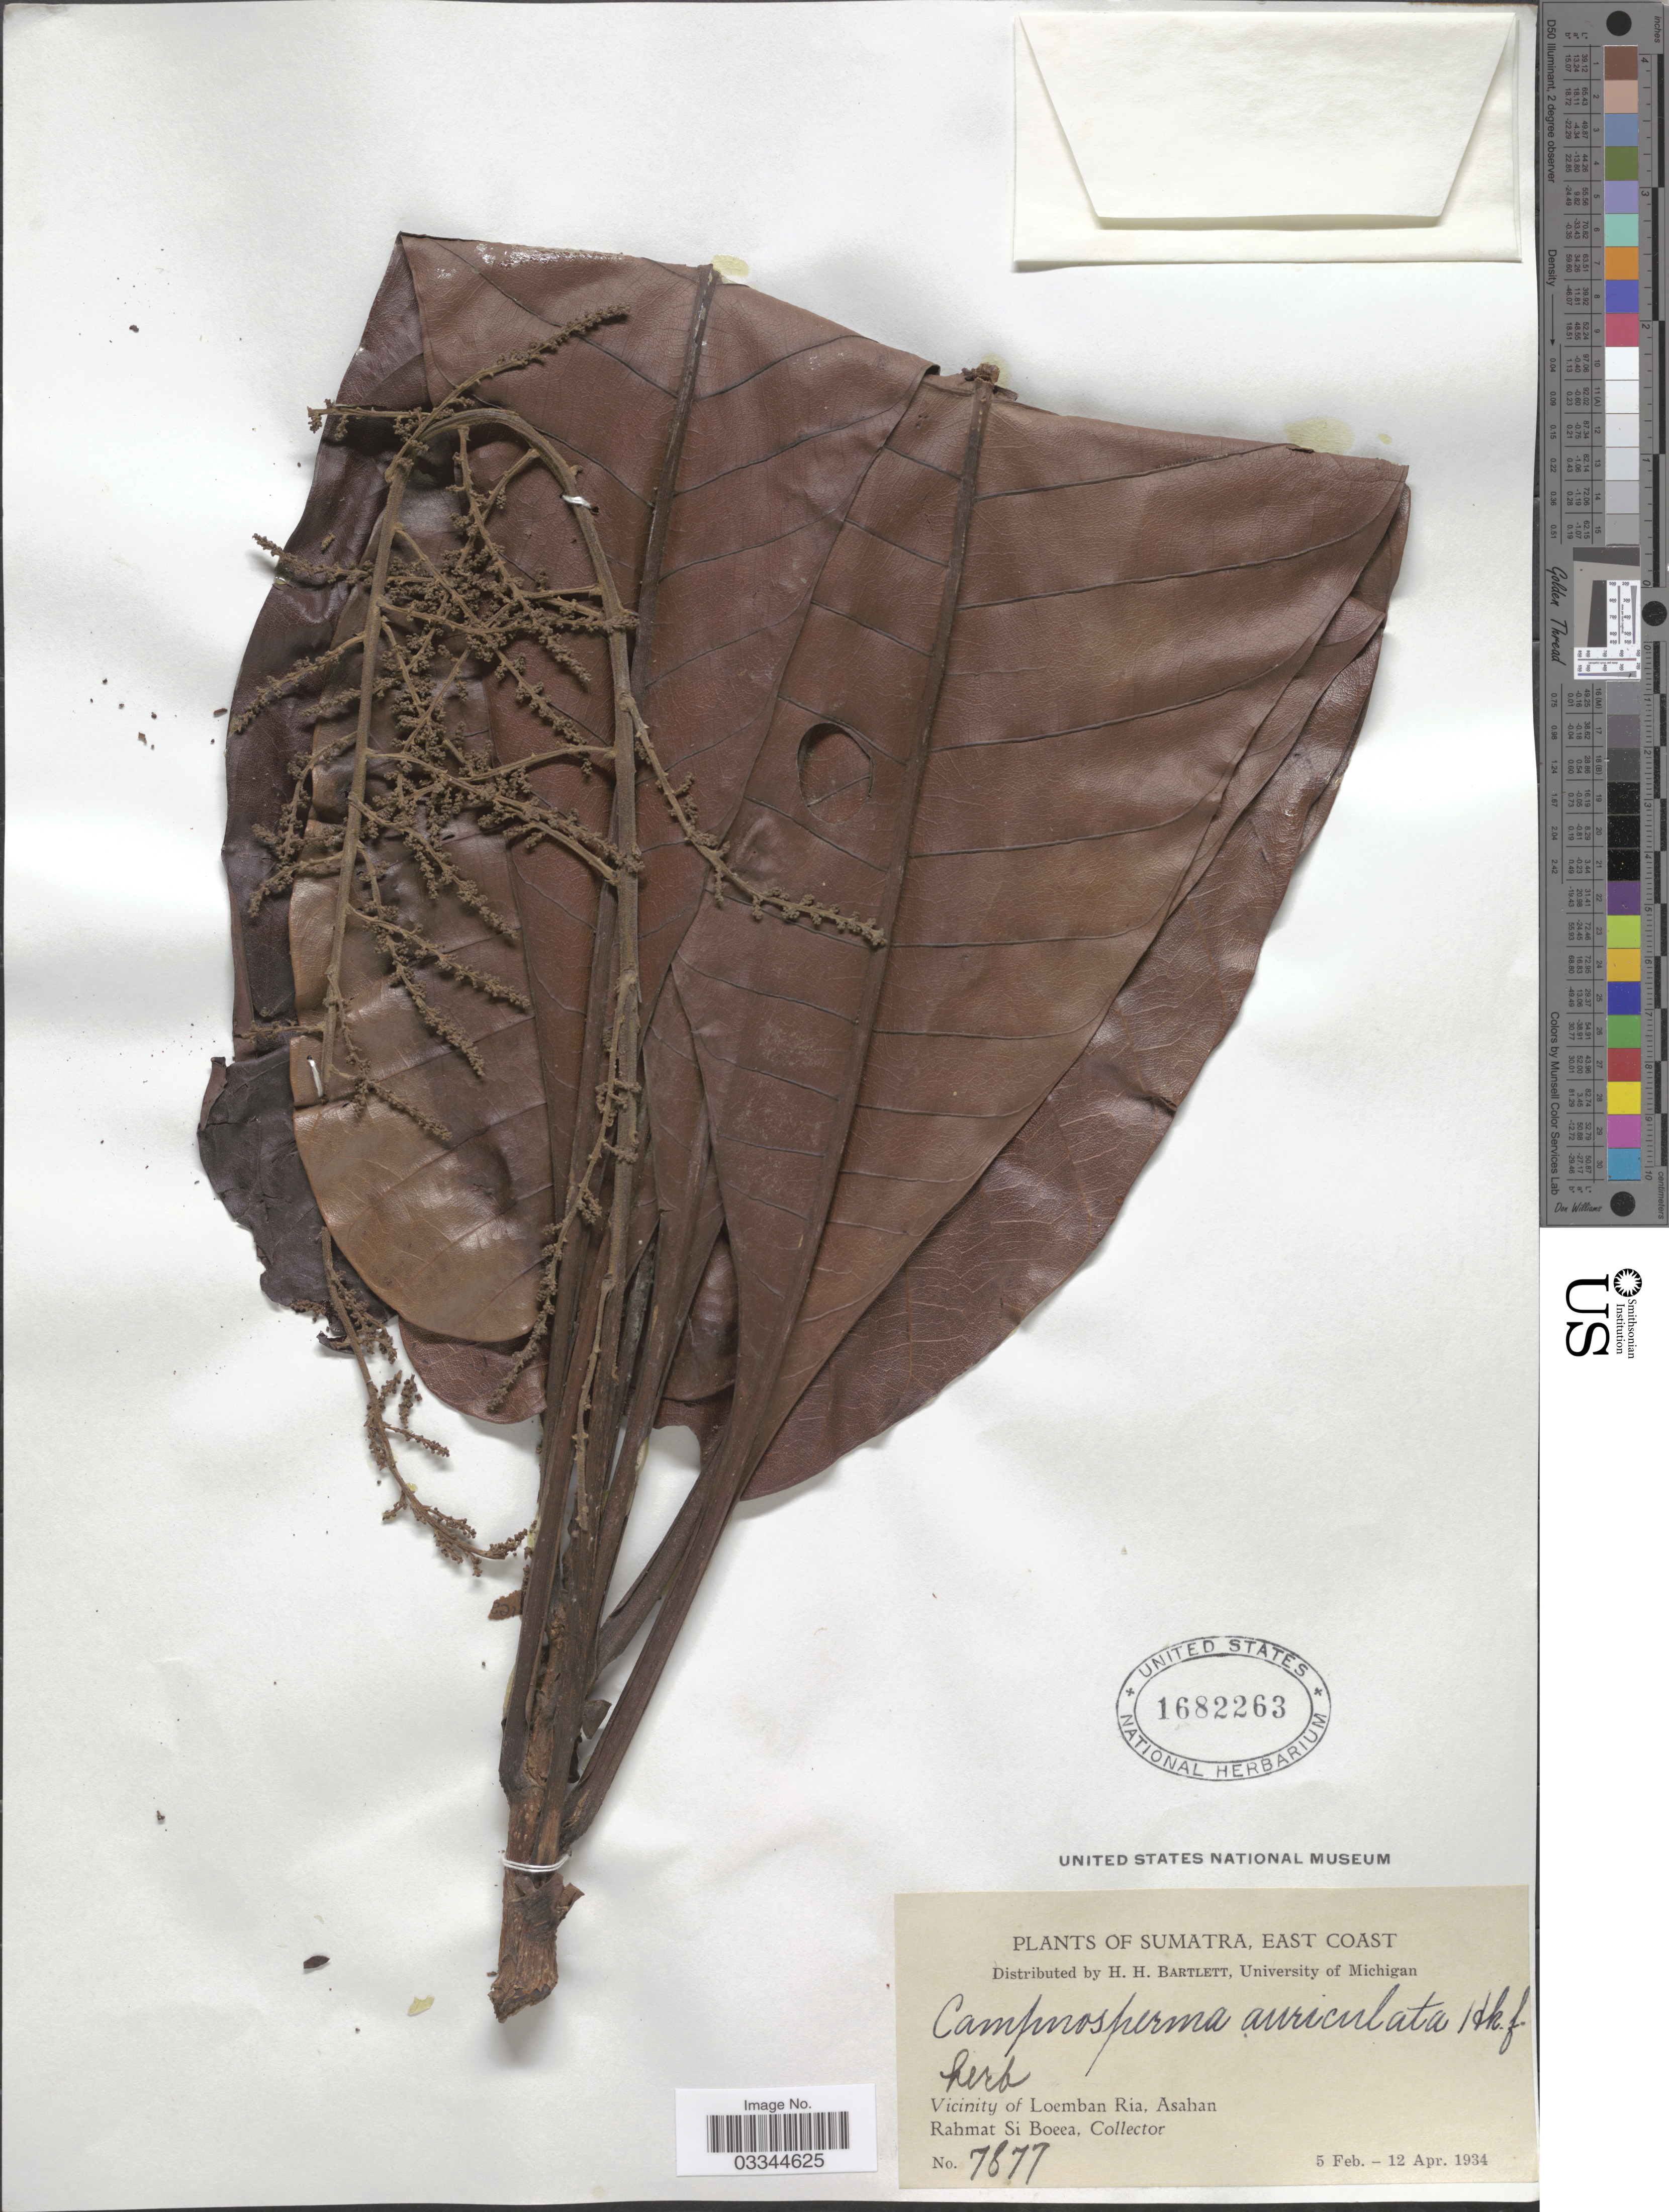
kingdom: Plantae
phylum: Tracheophyta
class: Magnoliopsida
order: Sapindales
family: Anacardiaceae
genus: Campnosperma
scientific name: Campnosperma auriculatum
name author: (Blume) Hook. f.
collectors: Rahmat Si Boeea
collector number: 7877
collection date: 1934-02-05/1934-04-12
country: Indonesia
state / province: Sumatra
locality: East Coast. Vicinity of Loemban Ria, Asahan.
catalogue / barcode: US 1682263